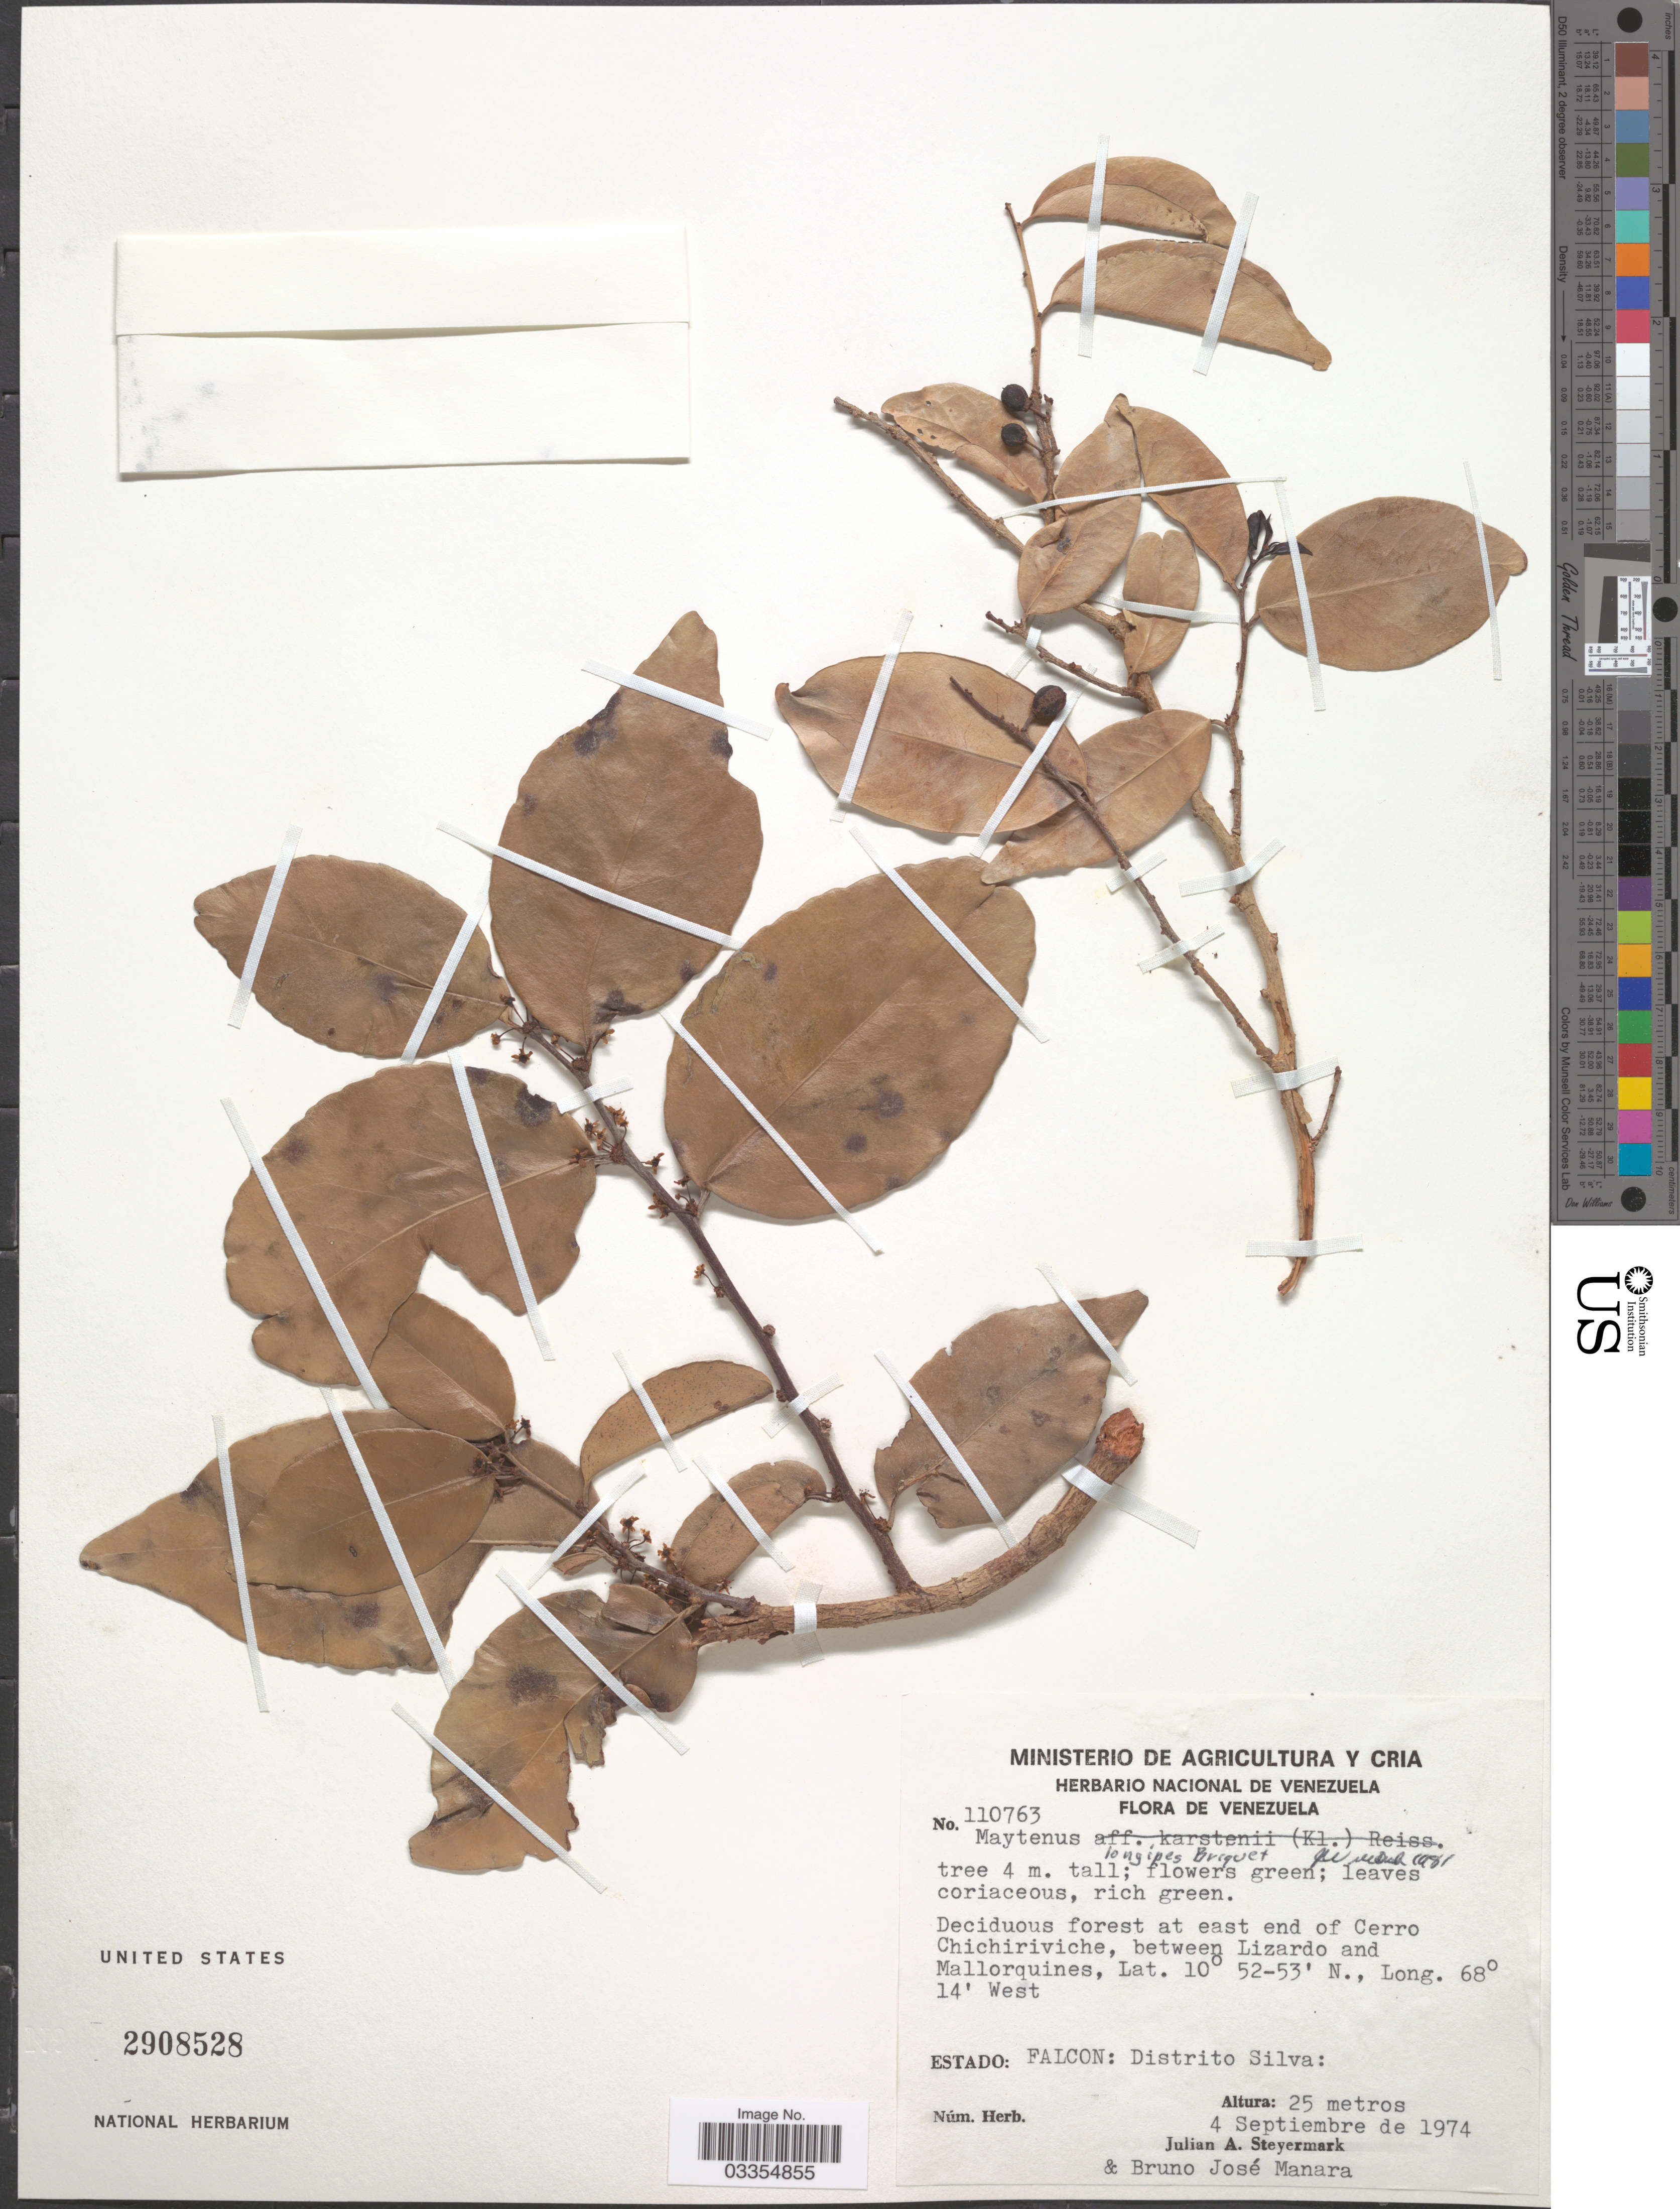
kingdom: Plantae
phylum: Tracheophyta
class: Magnoliopsida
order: Celastrales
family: Celastraceae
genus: Maytenus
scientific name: Maytenus longipes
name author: Briq.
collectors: J. Steyermark & B. Manara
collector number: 110763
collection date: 1974-09-04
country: Venezuela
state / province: Falcón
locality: Deciduous forest at east end of Cerro Chichiriviche, between Lizardo and Mallorquines. Distrito Silva.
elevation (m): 25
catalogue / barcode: US 2908528